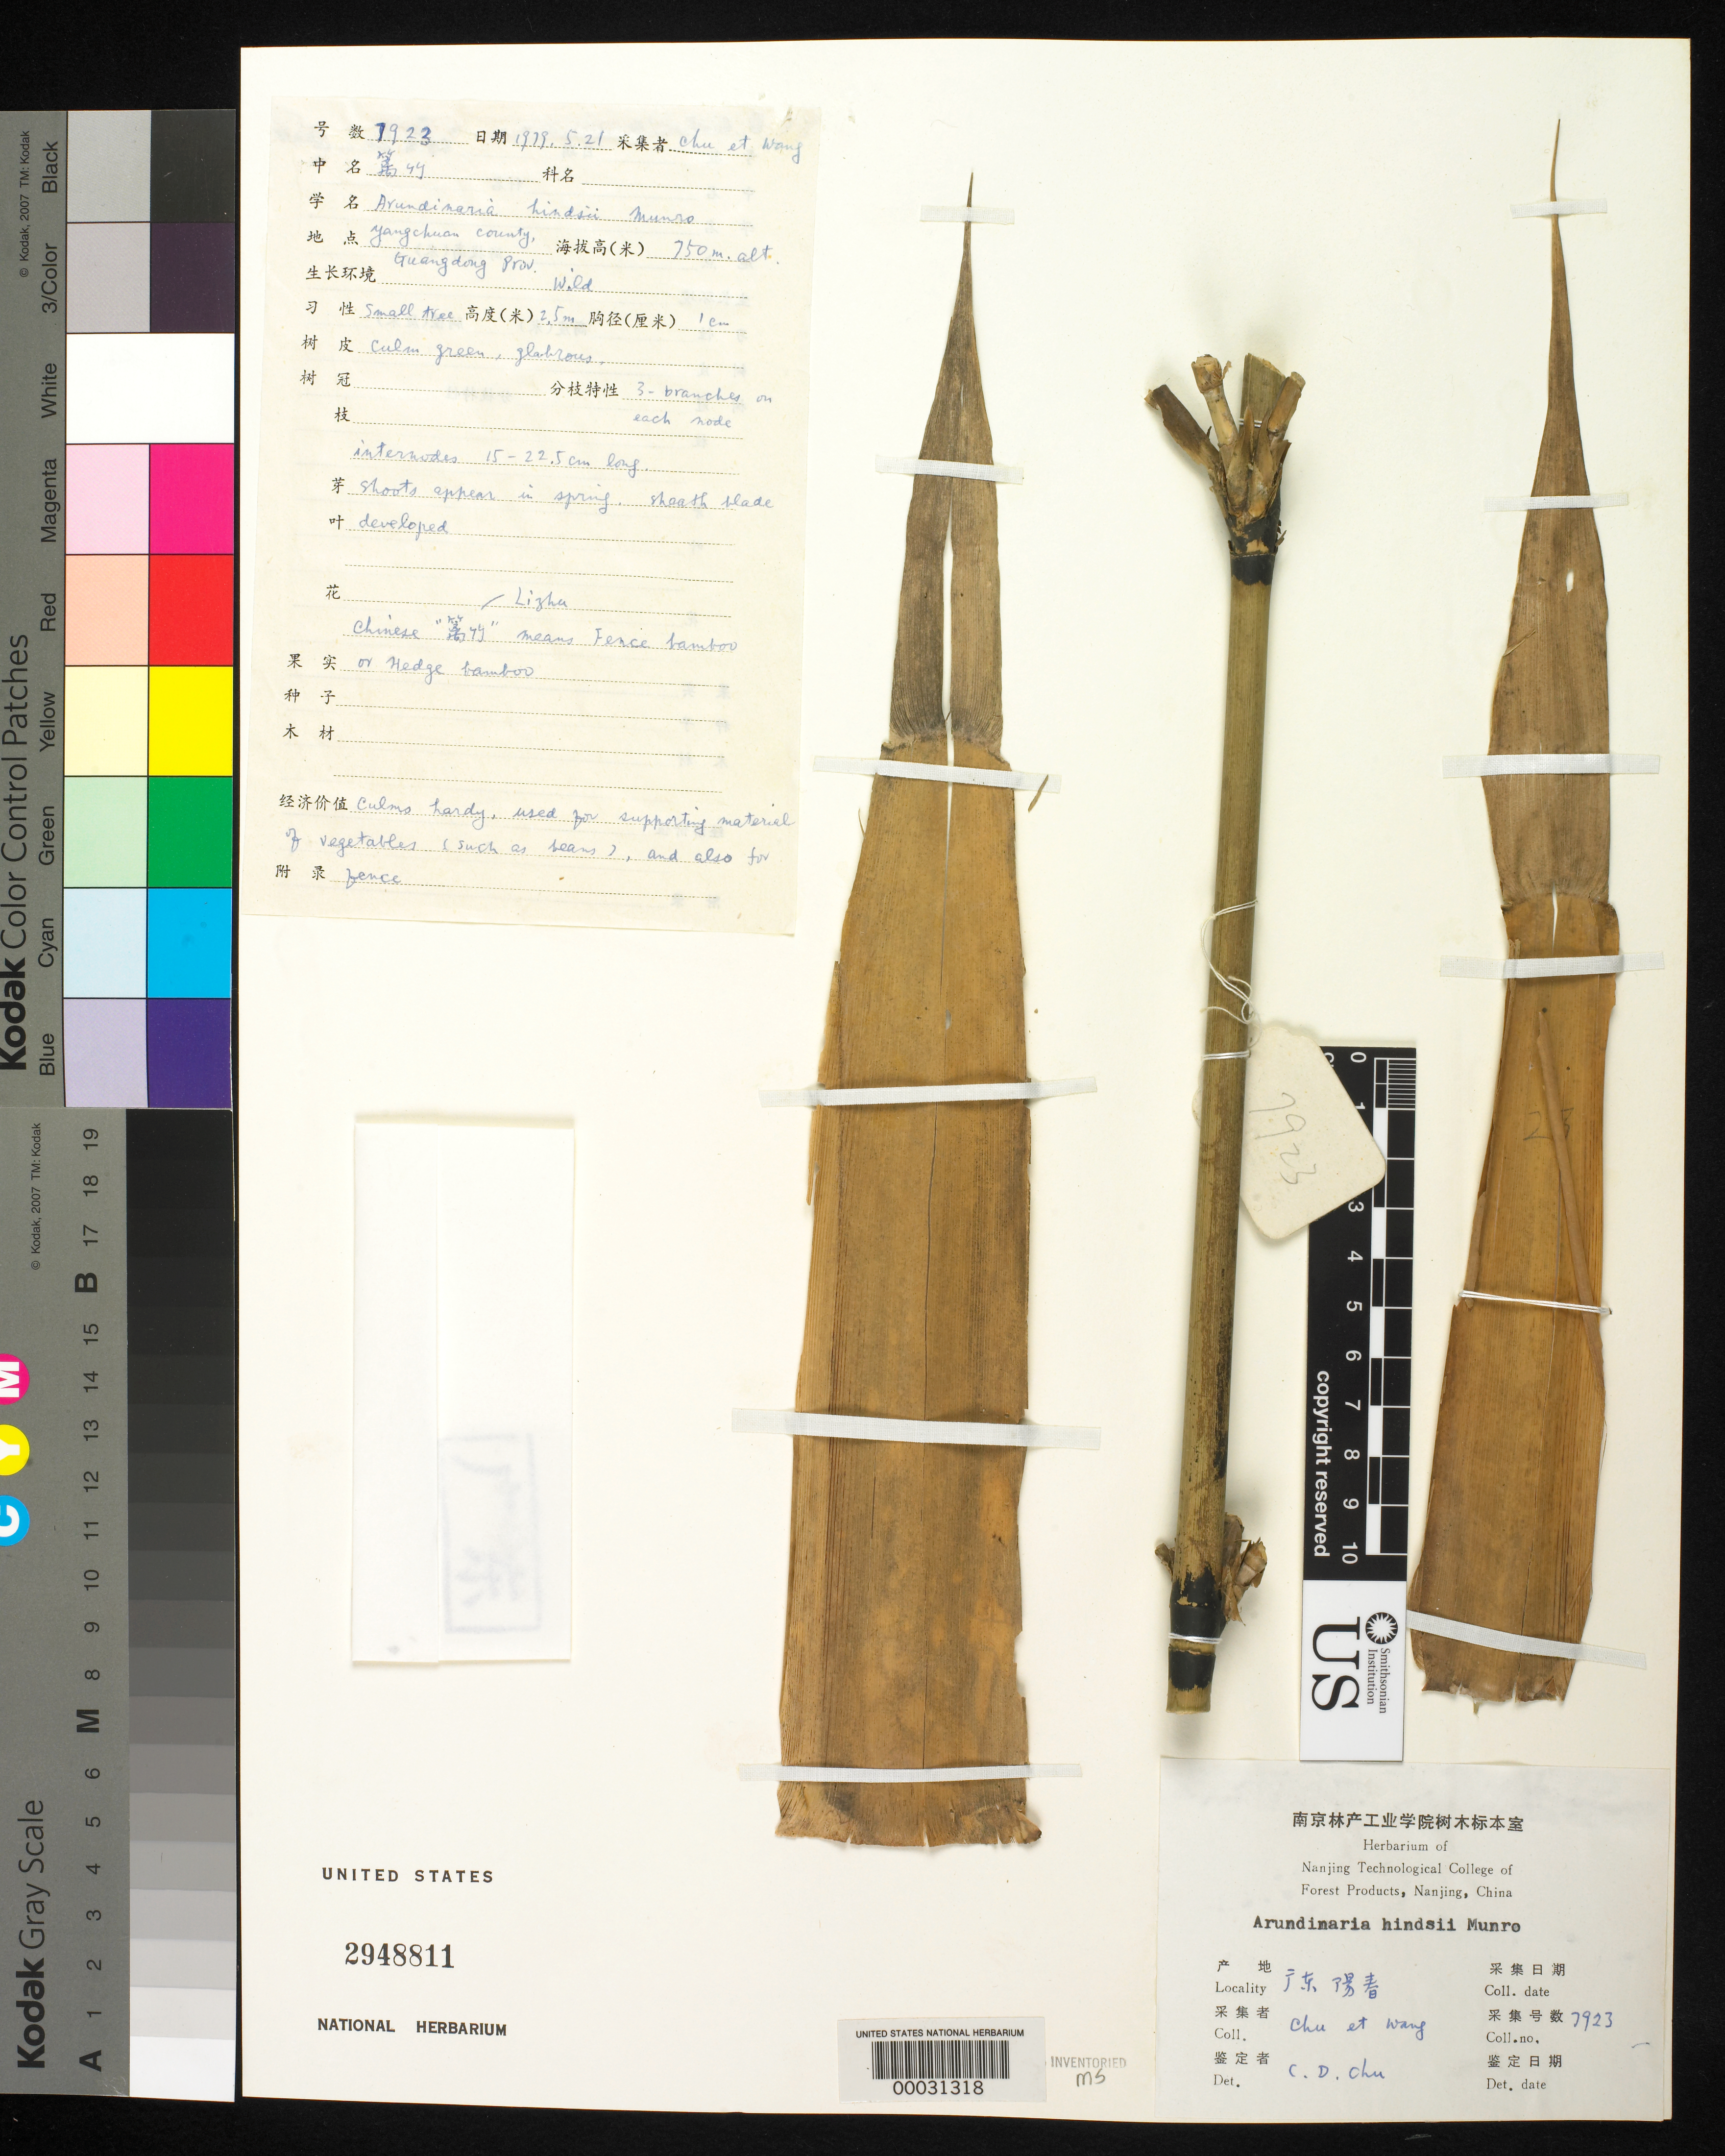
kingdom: Plantae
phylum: Tracheophyta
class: Liliopsida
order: Poales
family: Poaceae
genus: Pseudosasa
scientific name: Pseudosasa hindsii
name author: (Munro) S.L. Chen & G.Y. Sheng ex T.G. Liang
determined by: Poaceae Reorganization Project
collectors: C. Chu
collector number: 7923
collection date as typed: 21 May 1979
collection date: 1979-05-21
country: China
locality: Guangdong, yangchuan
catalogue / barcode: US 2948811